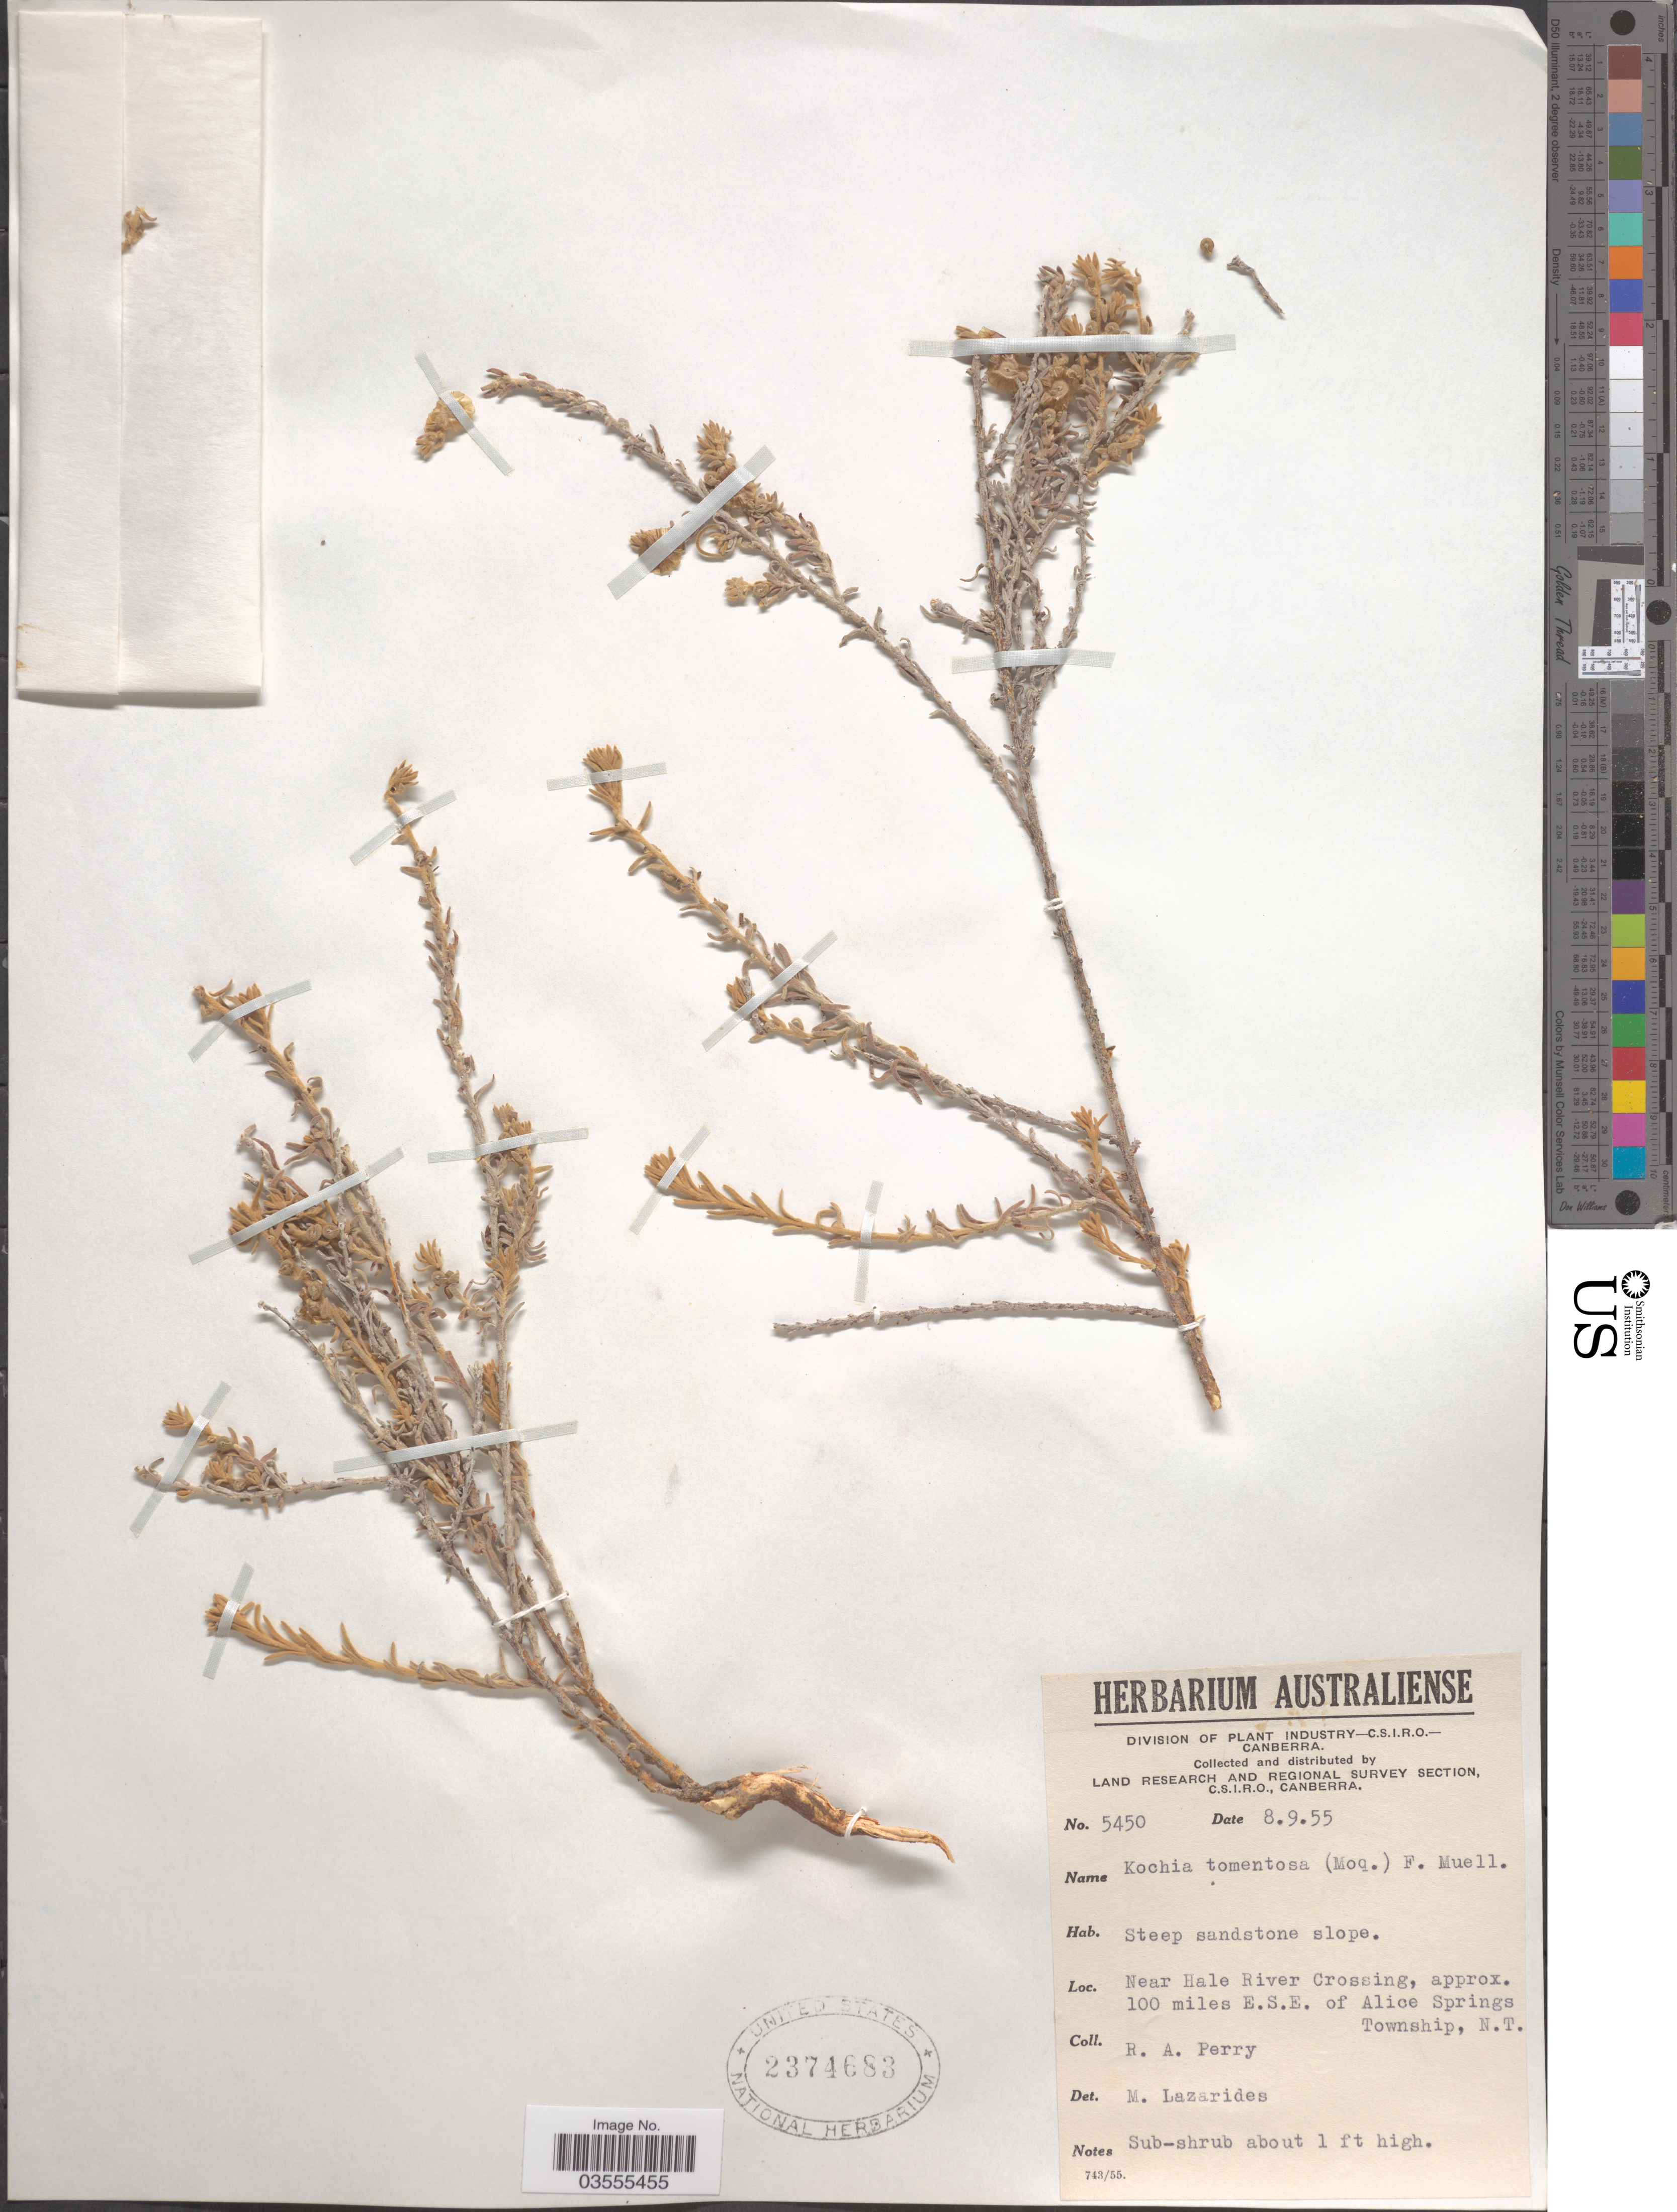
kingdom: Plantae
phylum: Tracheophyta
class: Magnoliopsida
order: Caryophyllales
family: Amaranthaceae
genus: Maireana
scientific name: Maireana integra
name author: (Paul G. Wilson) Paul G. Wilson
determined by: Cabrera, J. F.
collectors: Perry, R. A.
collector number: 5450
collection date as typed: Transcribed d/m/y: 8/9/55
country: Australia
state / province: Northern Territory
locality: Near Hale River Crossing, approx. 100 miles E. S. E. of Alice Springs Township.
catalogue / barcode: US 2374683